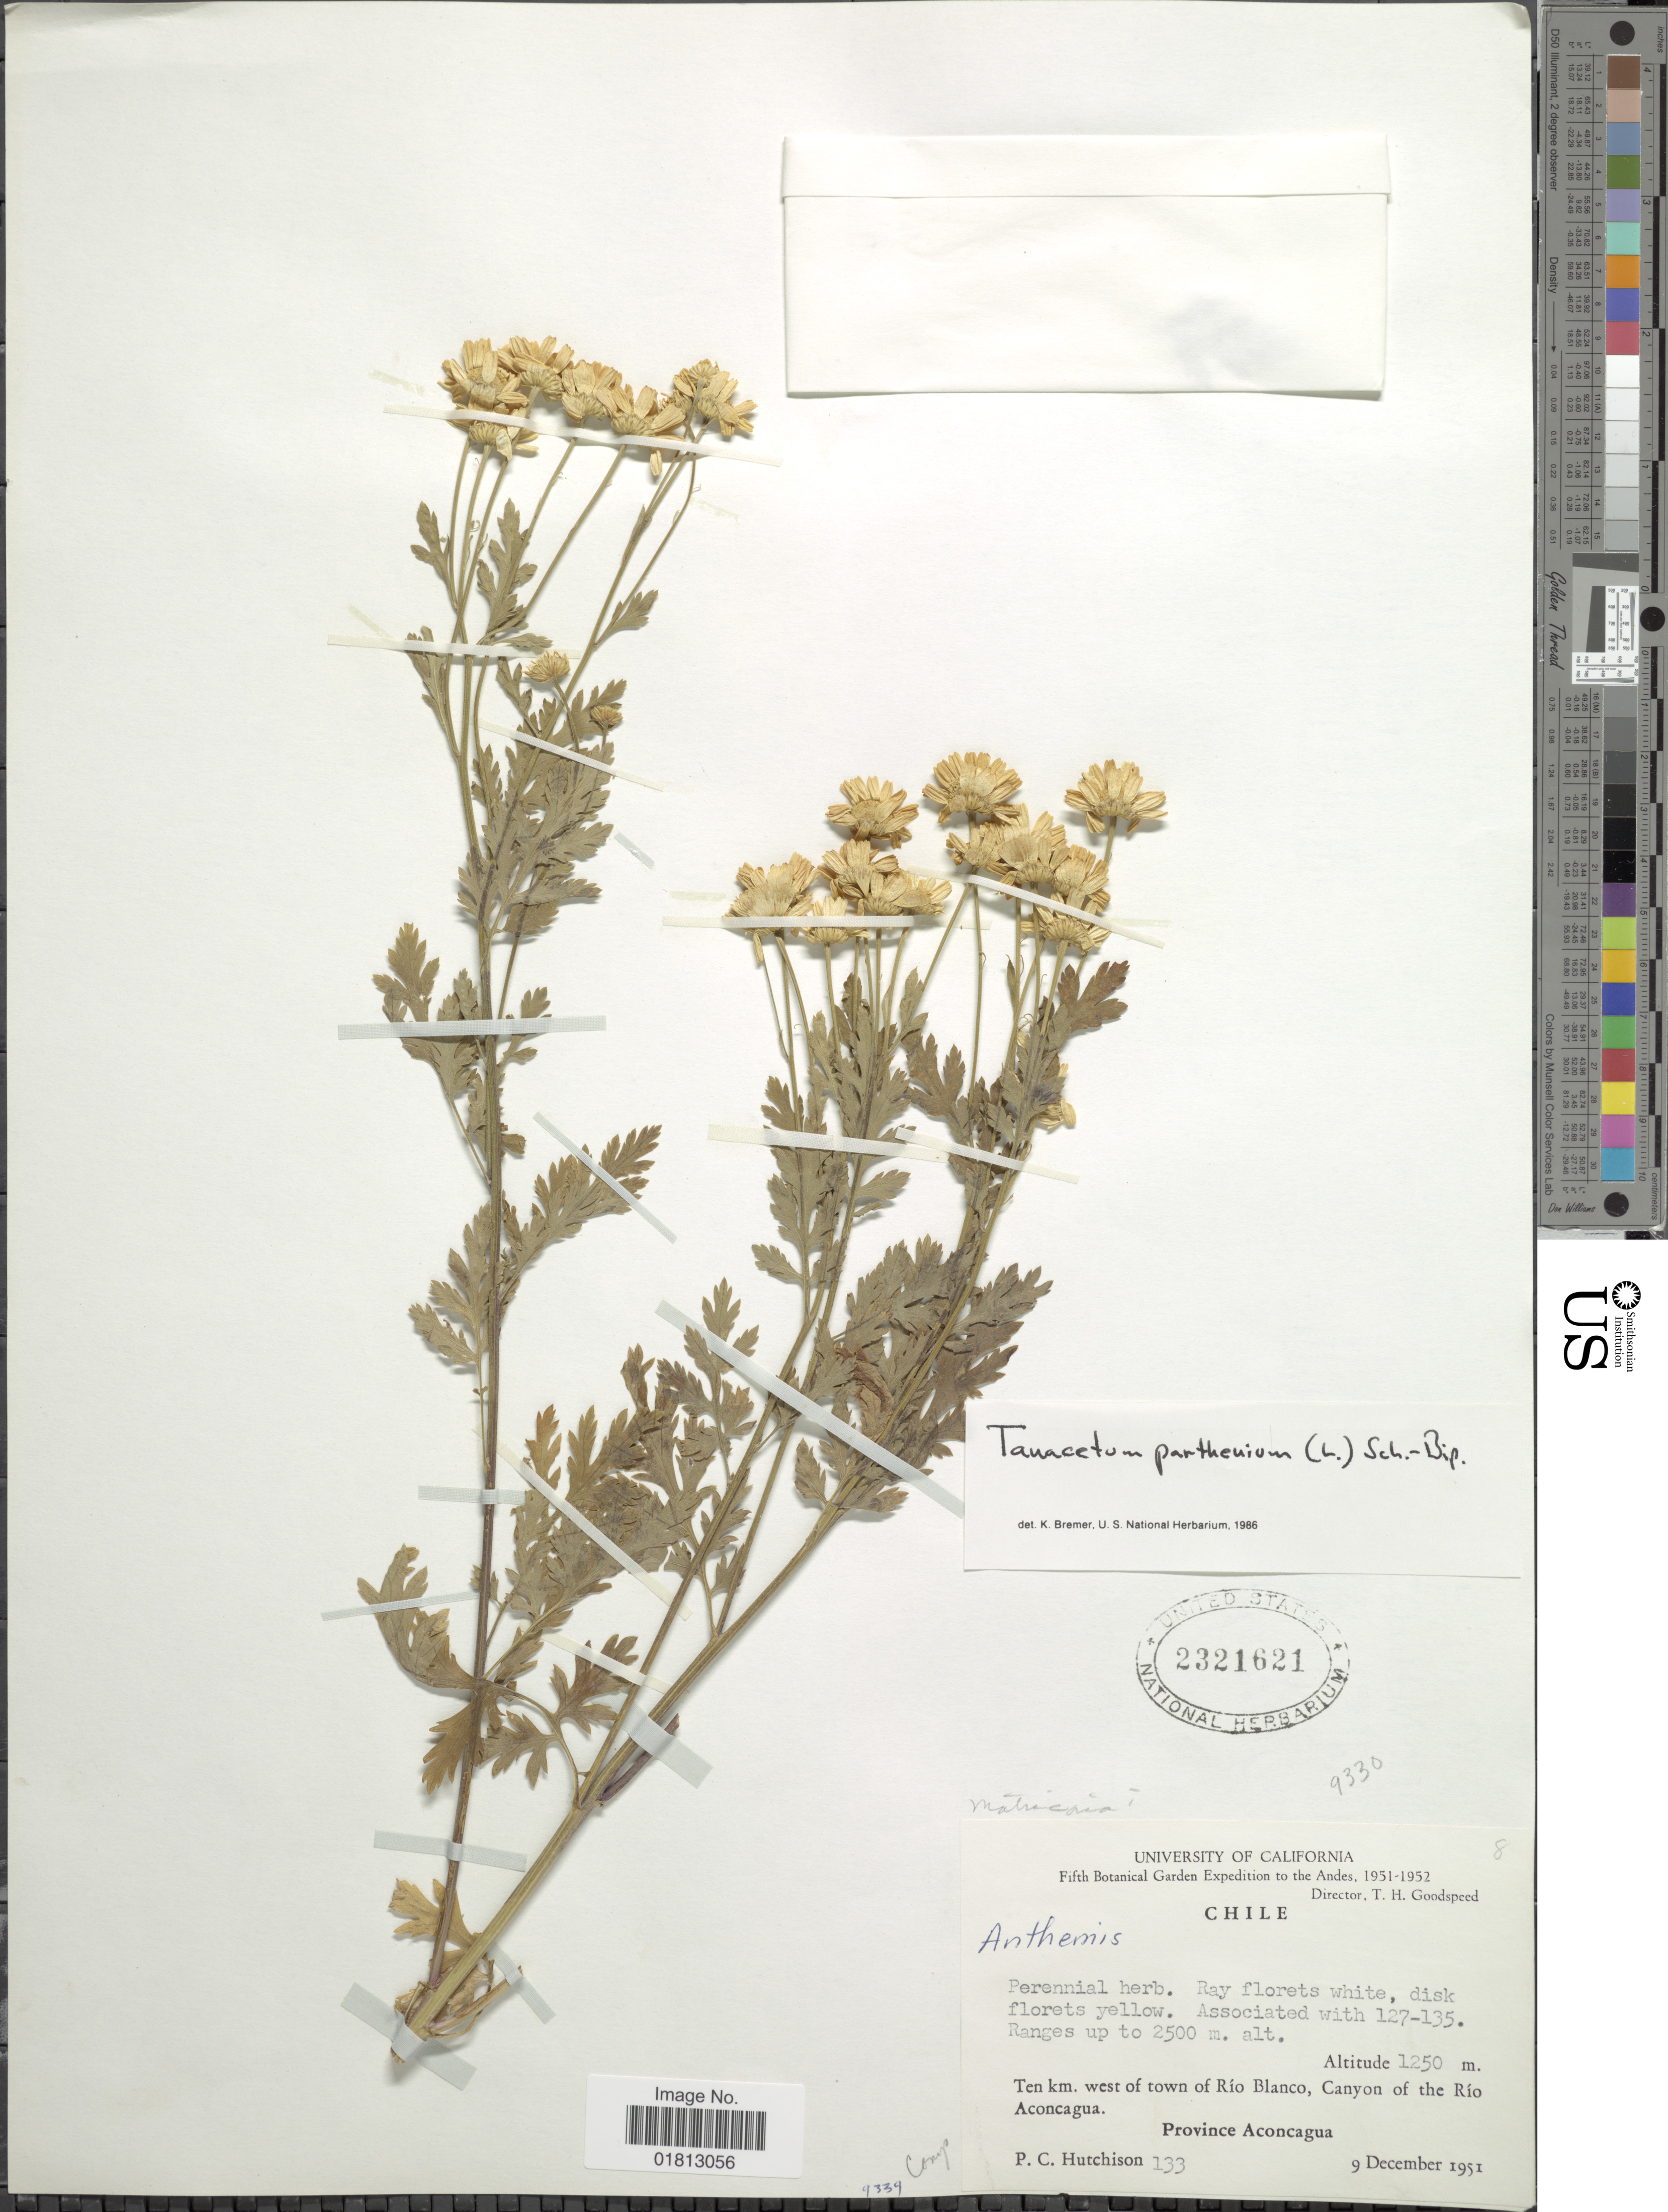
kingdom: Plantae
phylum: Tracheophyta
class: Magnoliopsida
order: Asterales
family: Asteraceae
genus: Tanacetum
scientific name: Tanacetum parthenium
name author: (L.) Sch. Bip.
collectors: P. C. Hutchison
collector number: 133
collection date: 1951-12-09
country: Chile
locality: Ten km. west of town of Rio Blanco, Canyon of the Rio Aconcagua, Province Aconcagua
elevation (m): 1250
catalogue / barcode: US 2321621